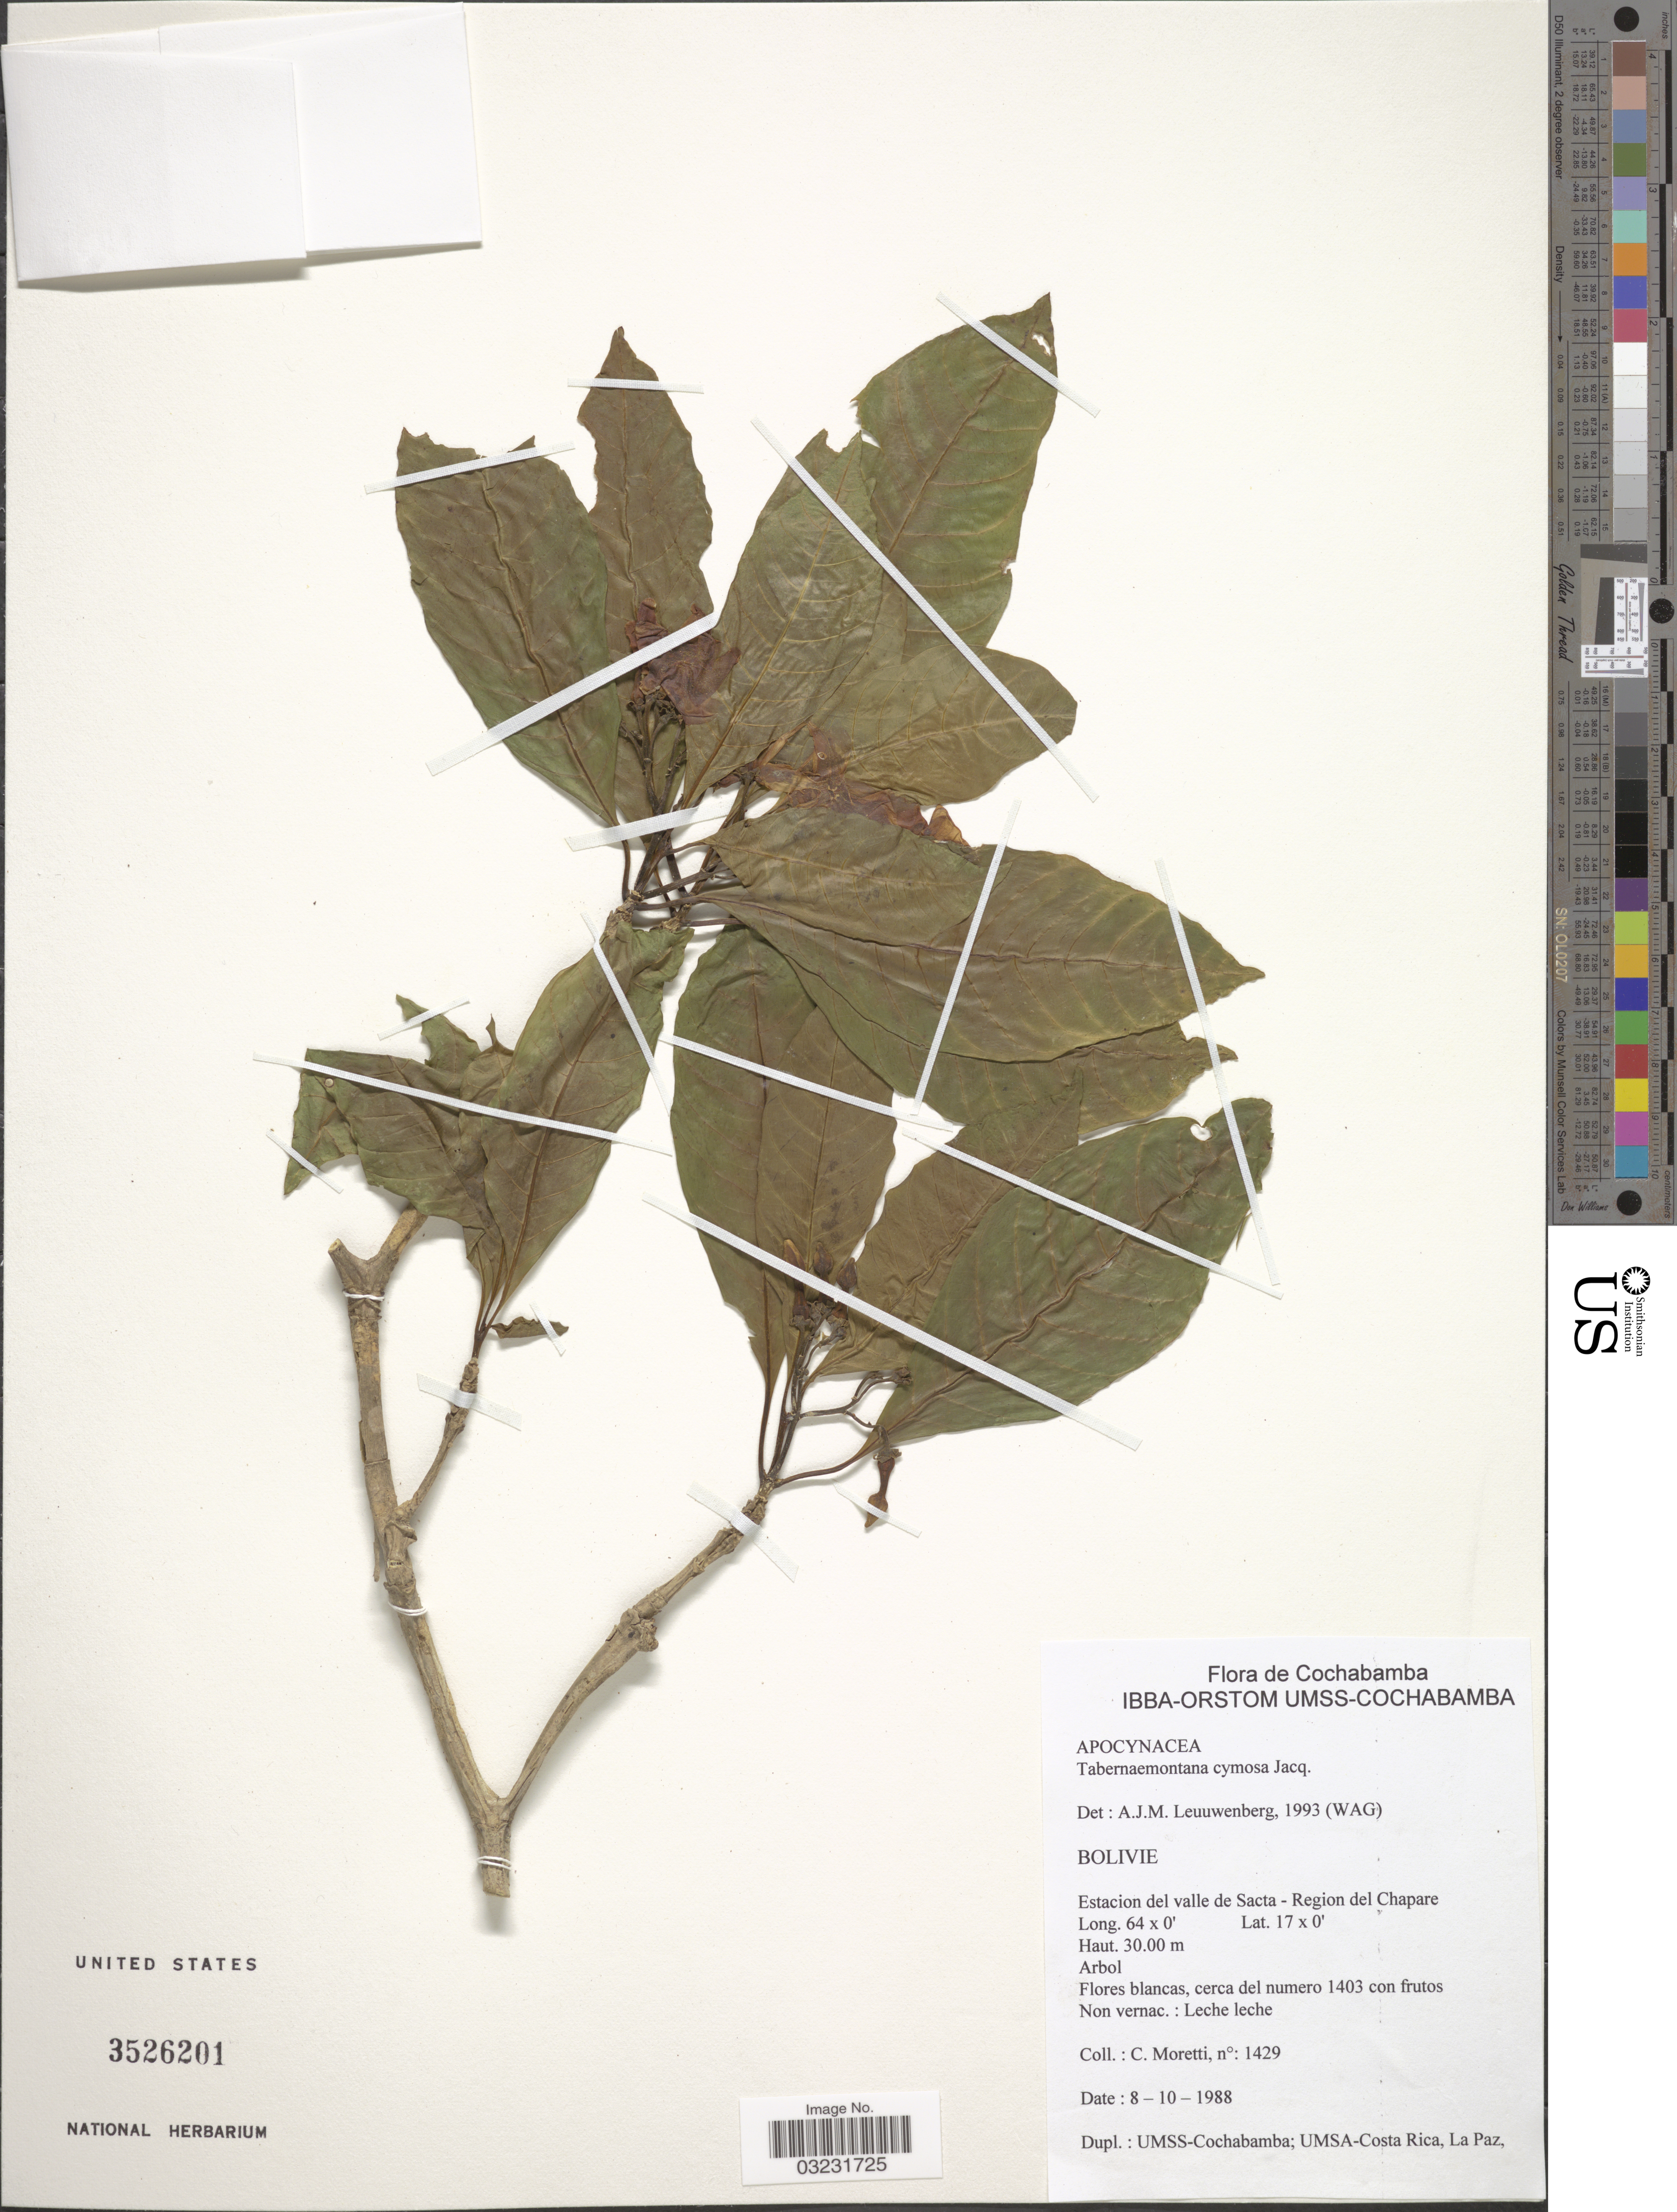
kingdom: Plantae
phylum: Tracheophyta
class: Magnoliopsida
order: Gentianales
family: Apocynaceae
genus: Tabernaemontana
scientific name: Tabernaemontana cymosa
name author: Jacq.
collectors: C. Moretti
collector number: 1429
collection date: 1988-10-08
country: Bolivia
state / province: Cochabamba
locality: Estacion del valle de Sacta - Region del Chapare.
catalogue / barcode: US 3526201